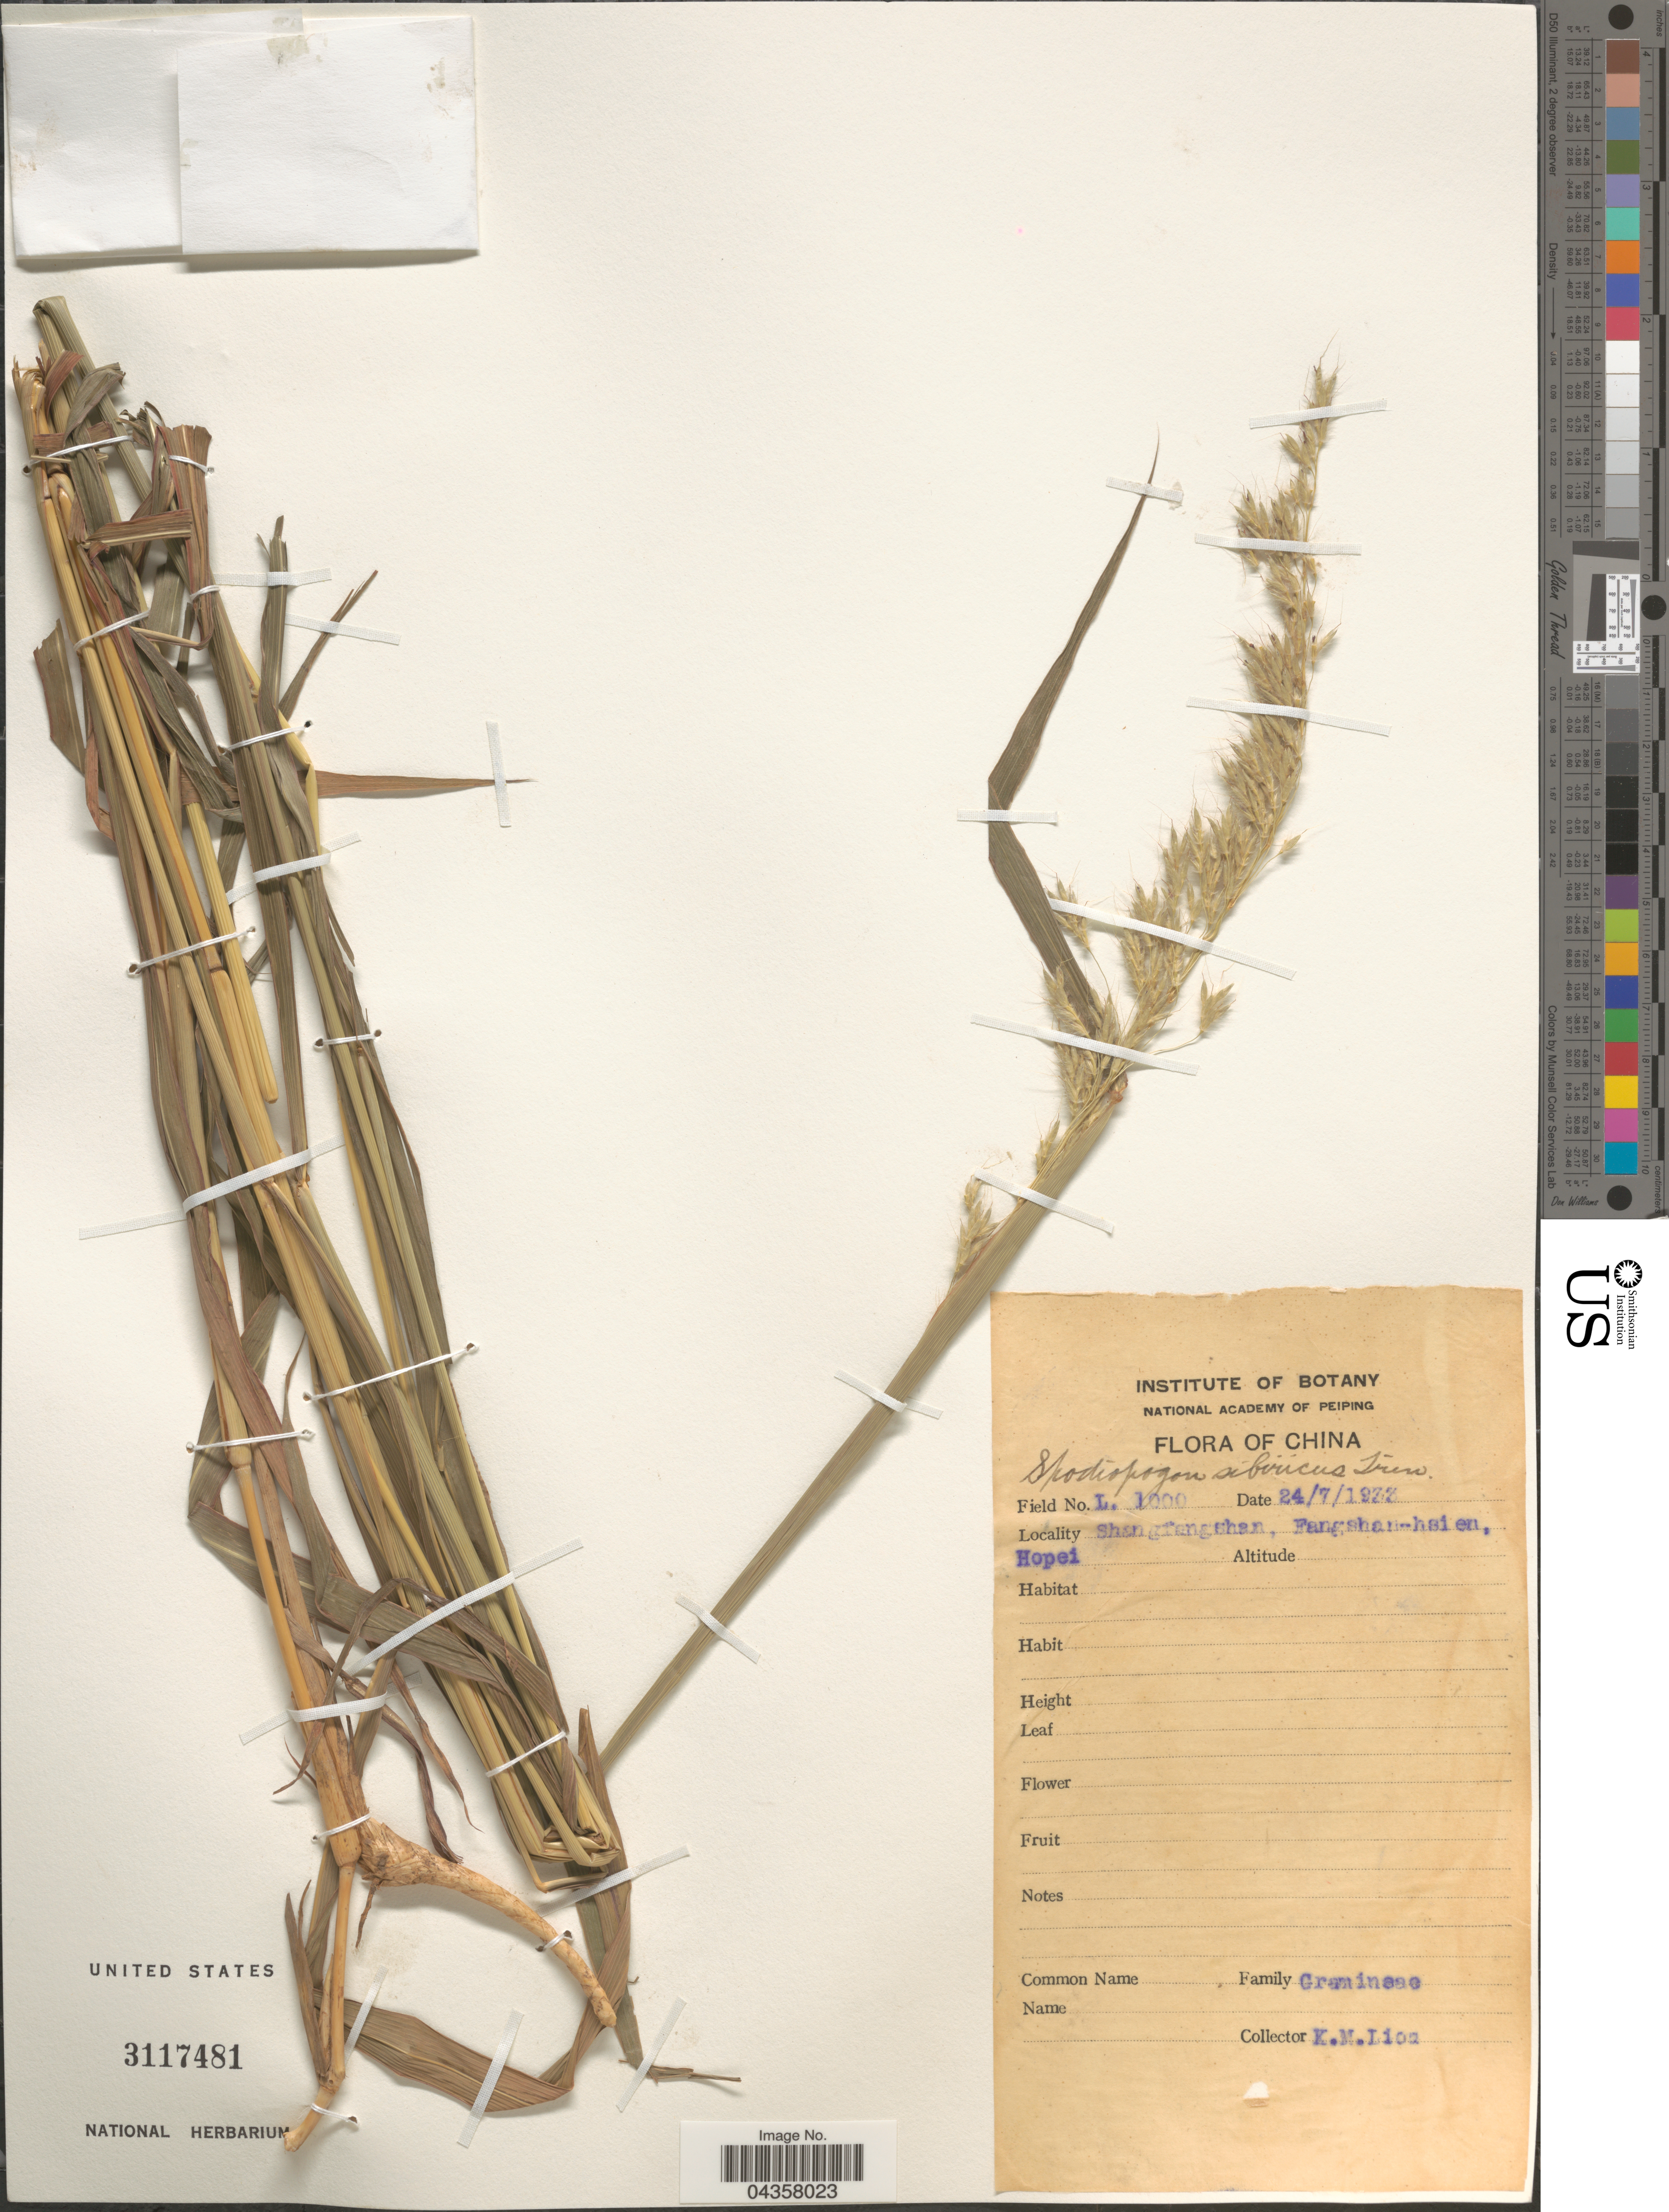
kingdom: Plantae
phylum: Tracheophyta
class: Liliopsida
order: Poales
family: Poaceae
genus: Spodiopogon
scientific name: Spodiopogon sibiricus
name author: Trin.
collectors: K. M. Liou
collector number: L1000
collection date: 1933-07-24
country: China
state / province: Hebei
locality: Shangfengshan, Fangshan-hsien, Hopei.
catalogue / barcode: US 3117481